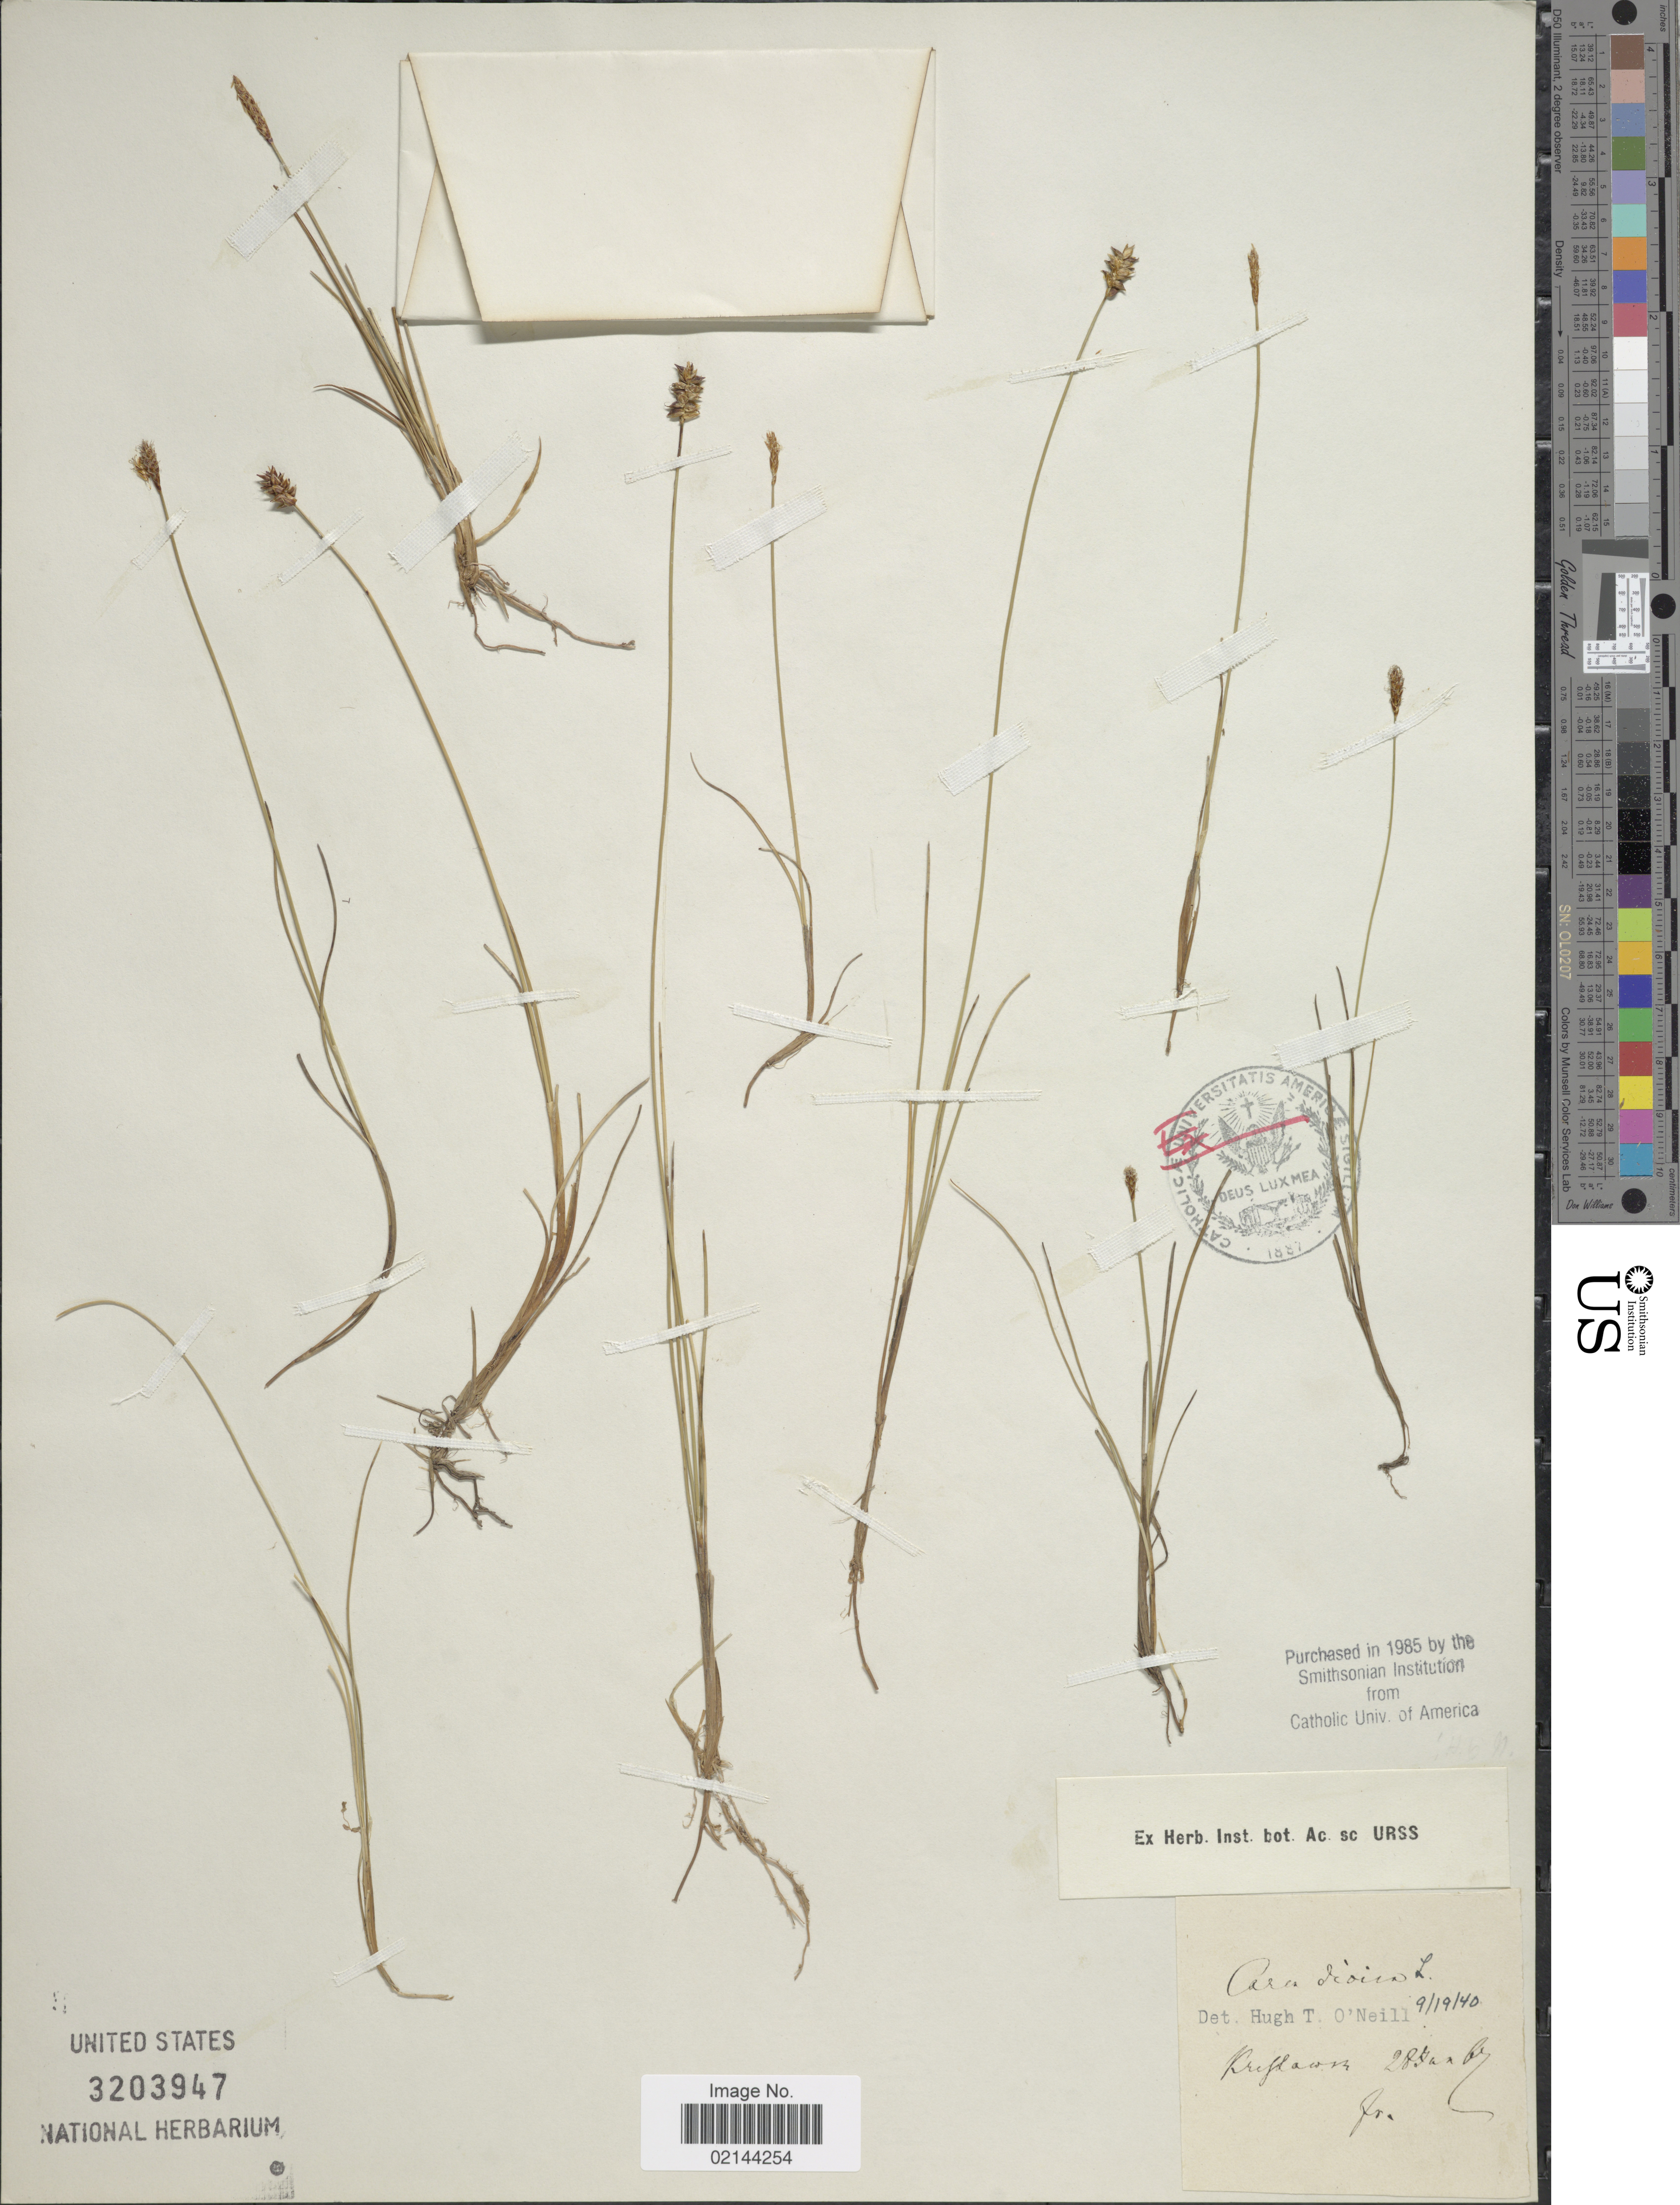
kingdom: Plantae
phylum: Tracheophyta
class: Liliopsida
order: Poales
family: Cyperaceae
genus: Carex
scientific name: Carex dioica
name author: L.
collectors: ex herb. Instituti Botanici Academiae Sc. URSS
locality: Kreflaue Zbaals, fr [interpreted]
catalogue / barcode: US 3203947